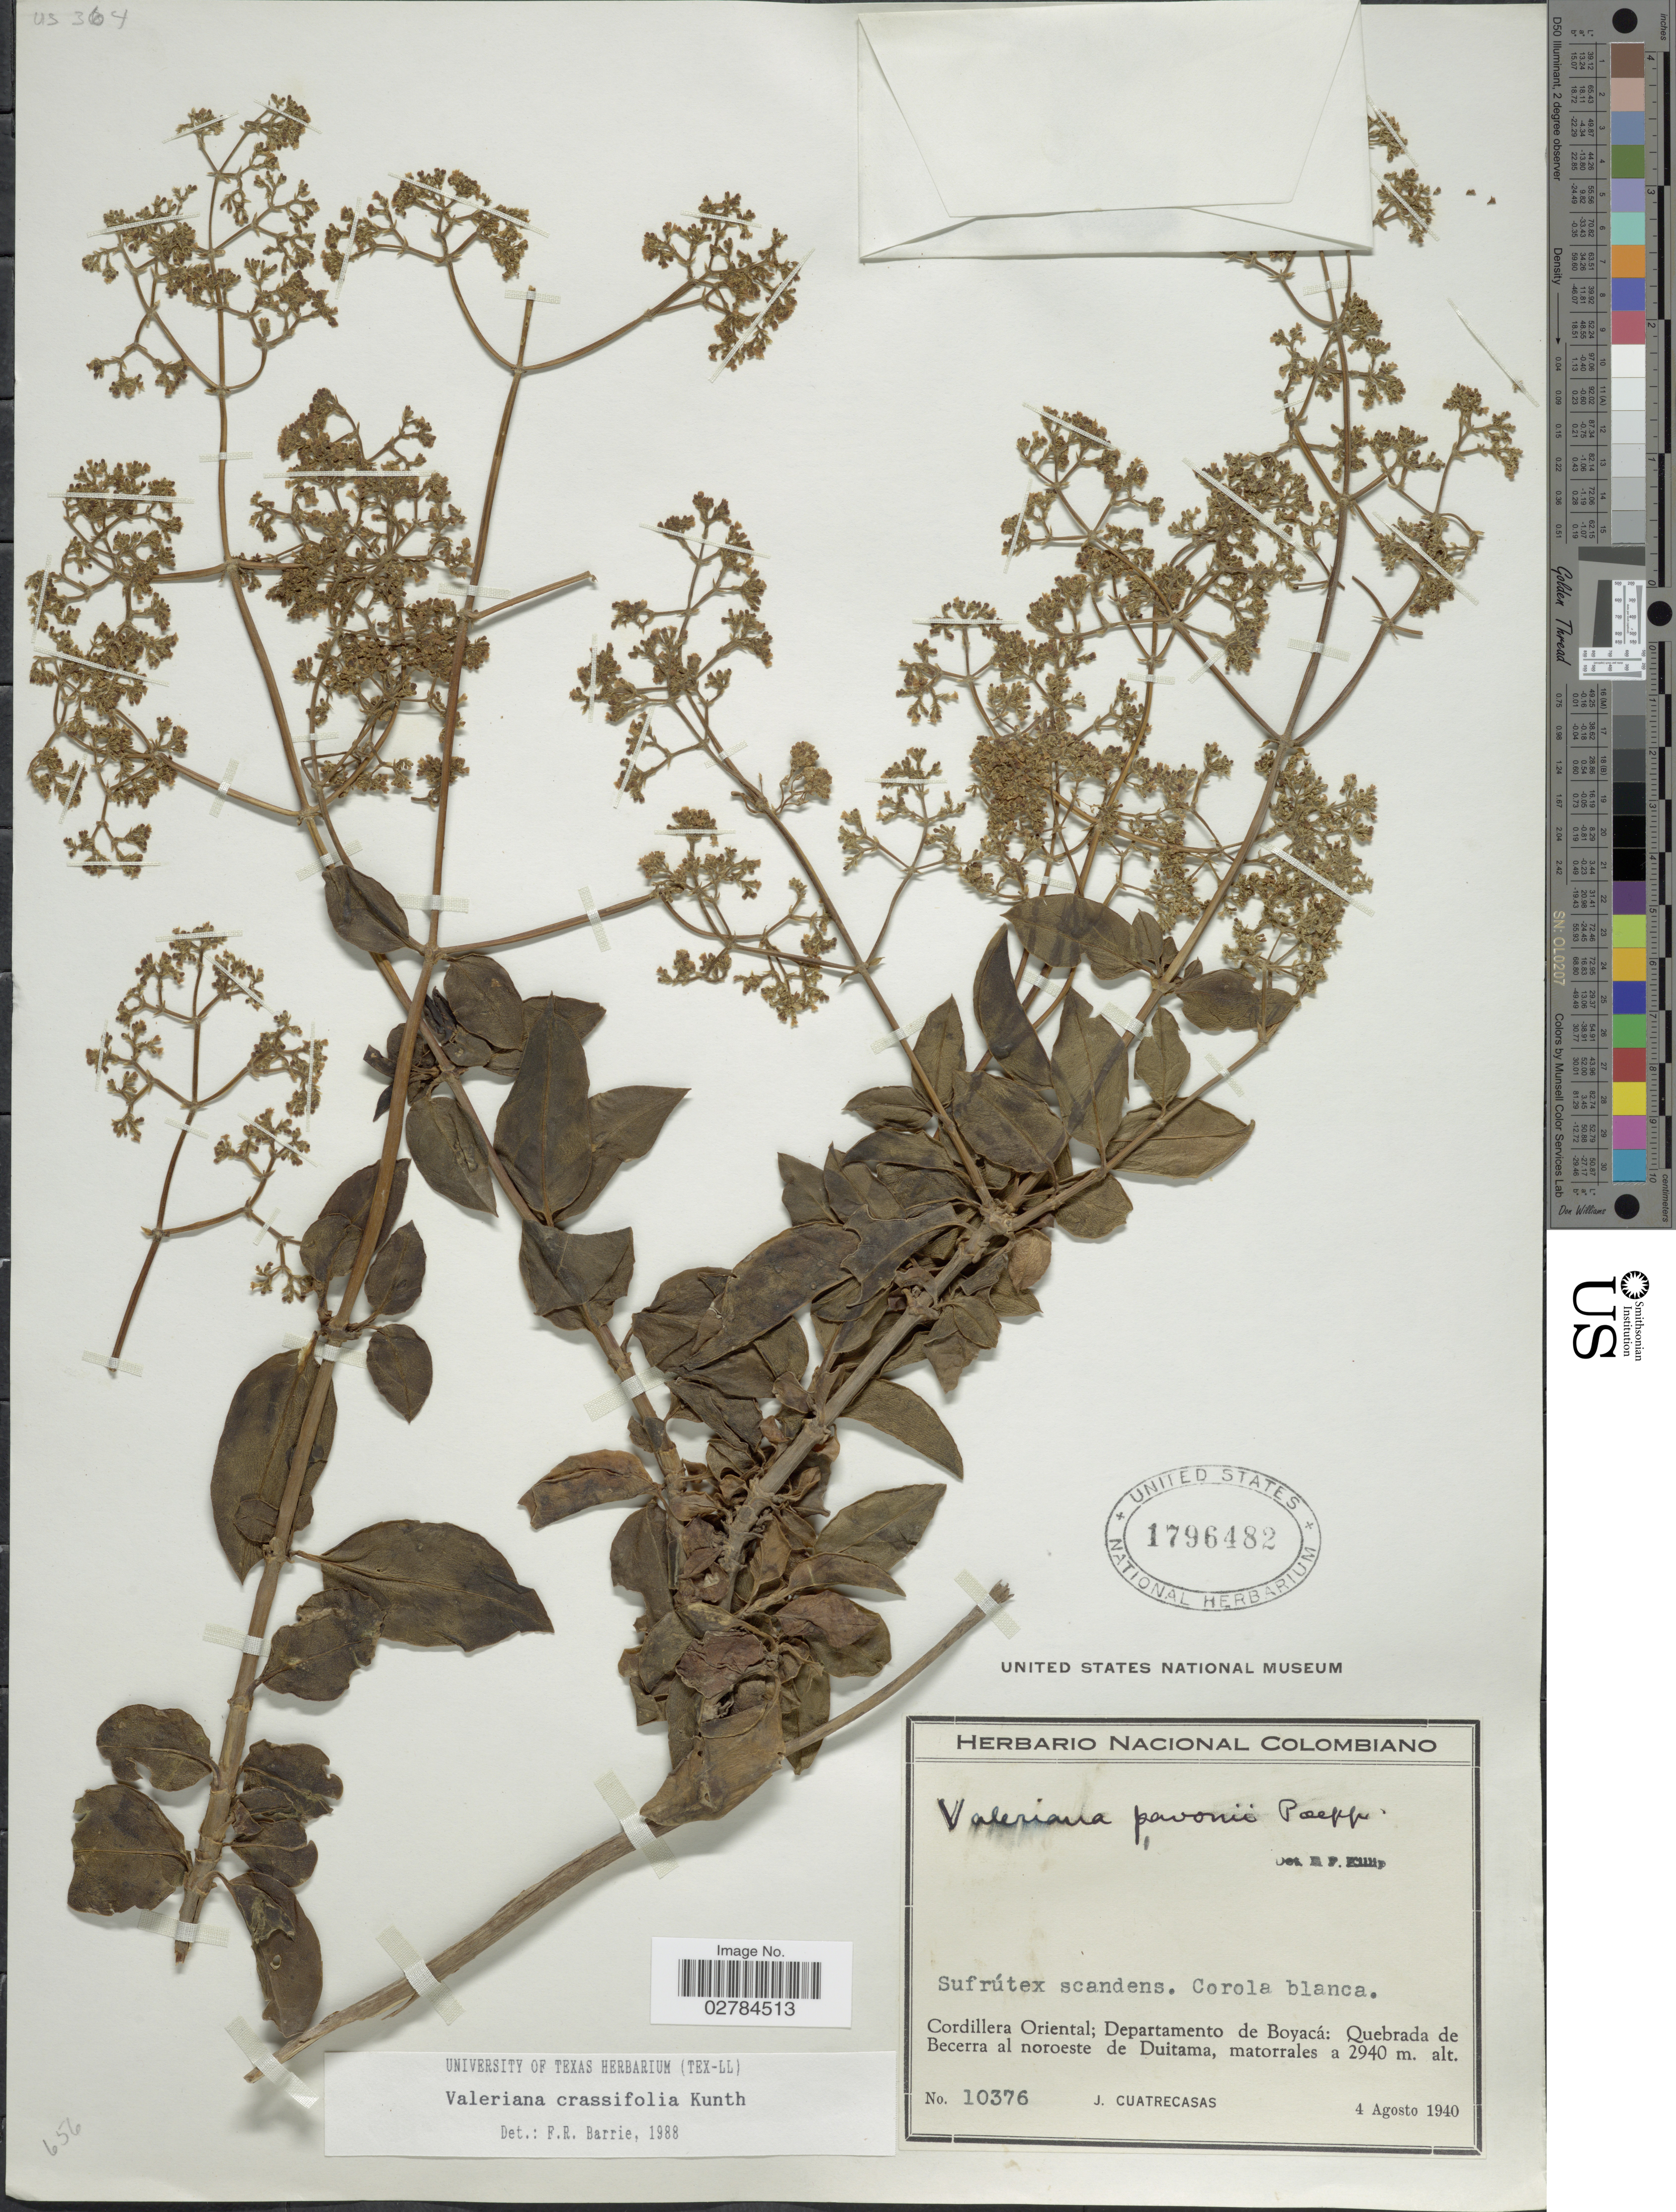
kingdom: Plantae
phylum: Tracheophyta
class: Magnoliopsida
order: Dipsacales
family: Caprifoliaceae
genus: Valeriana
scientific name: Valeriana crassifolia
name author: Kunth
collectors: J. Cuatrecasas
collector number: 10376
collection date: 1940-08-04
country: Colombia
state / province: Boyacá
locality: Cordillera Oriental; Departamento de Boyacá: Quebrada de Becerra al noroeste de Duitama.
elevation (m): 2940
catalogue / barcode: US 1796482